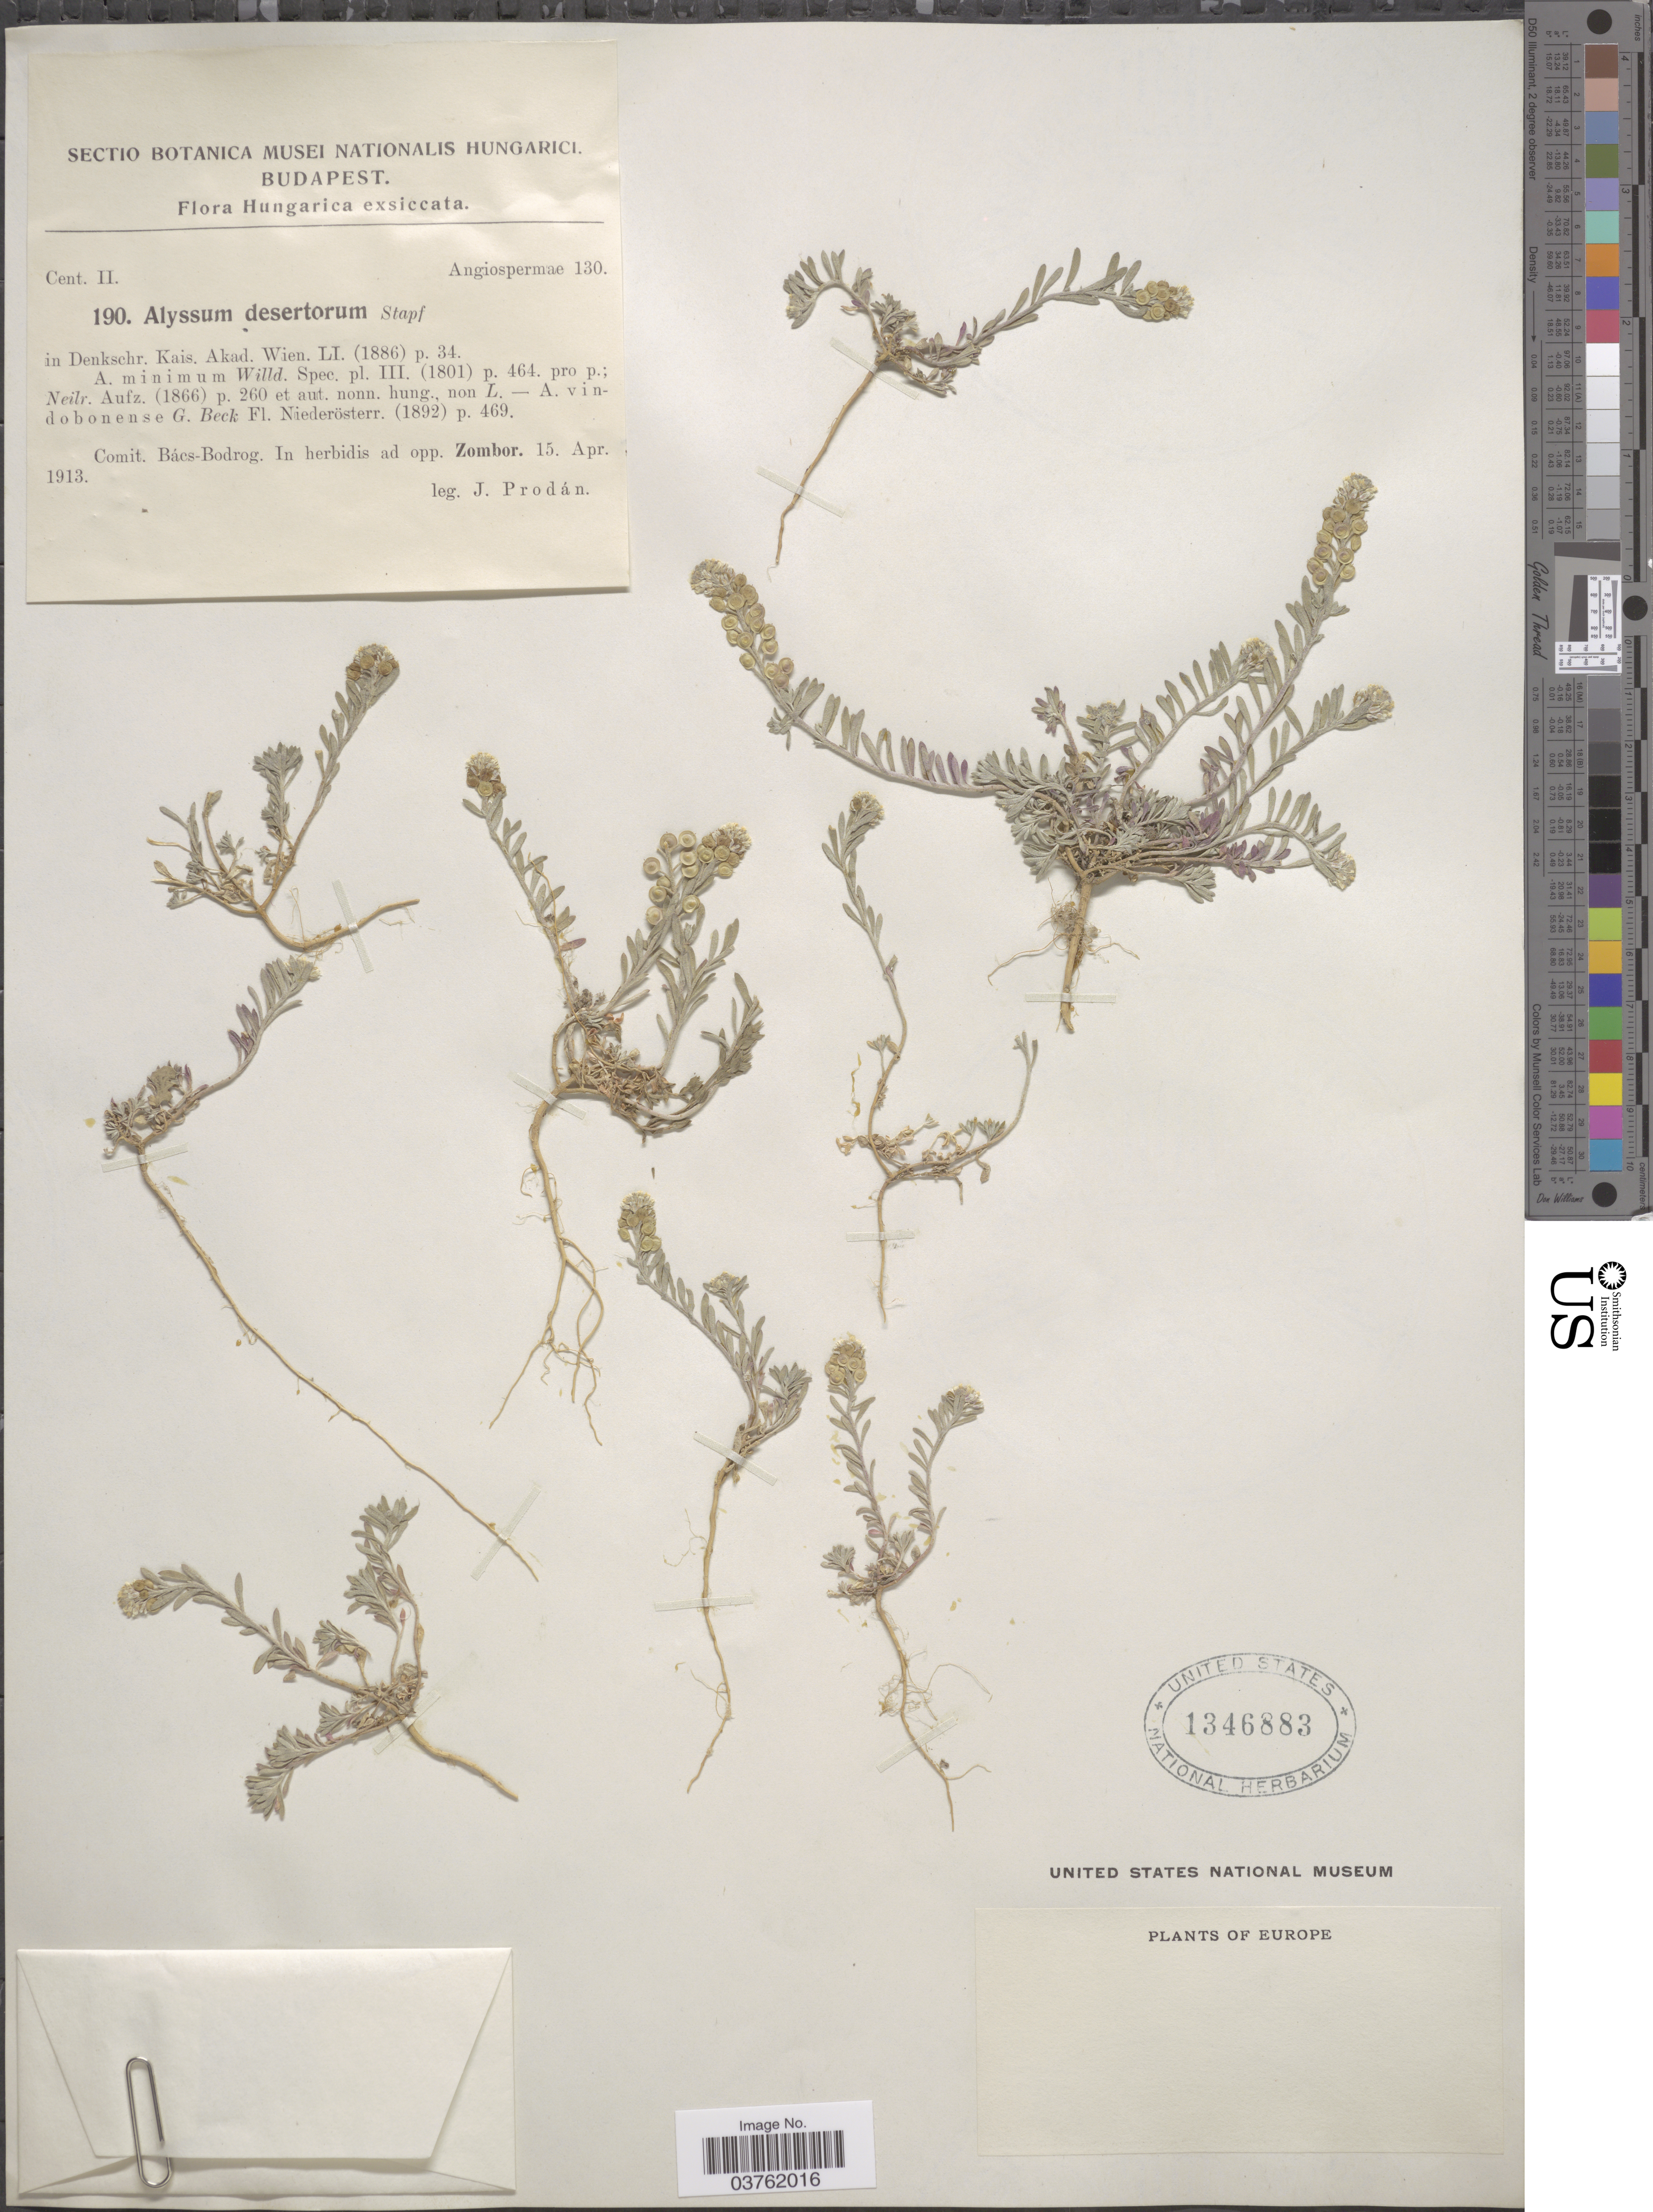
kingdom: Plantae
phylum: Tracheophyta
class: Magnoliopsida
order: Brassicales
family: Brassicaceae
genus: Alyssum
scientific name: Alyssum desertorum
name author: Stapf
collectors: J. Prodan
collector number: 190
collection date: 1913-04-15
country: Hungary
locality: Comit. Bács-Bodrog. In herbidis ad opp. Zombor.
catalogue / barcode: US 1346883